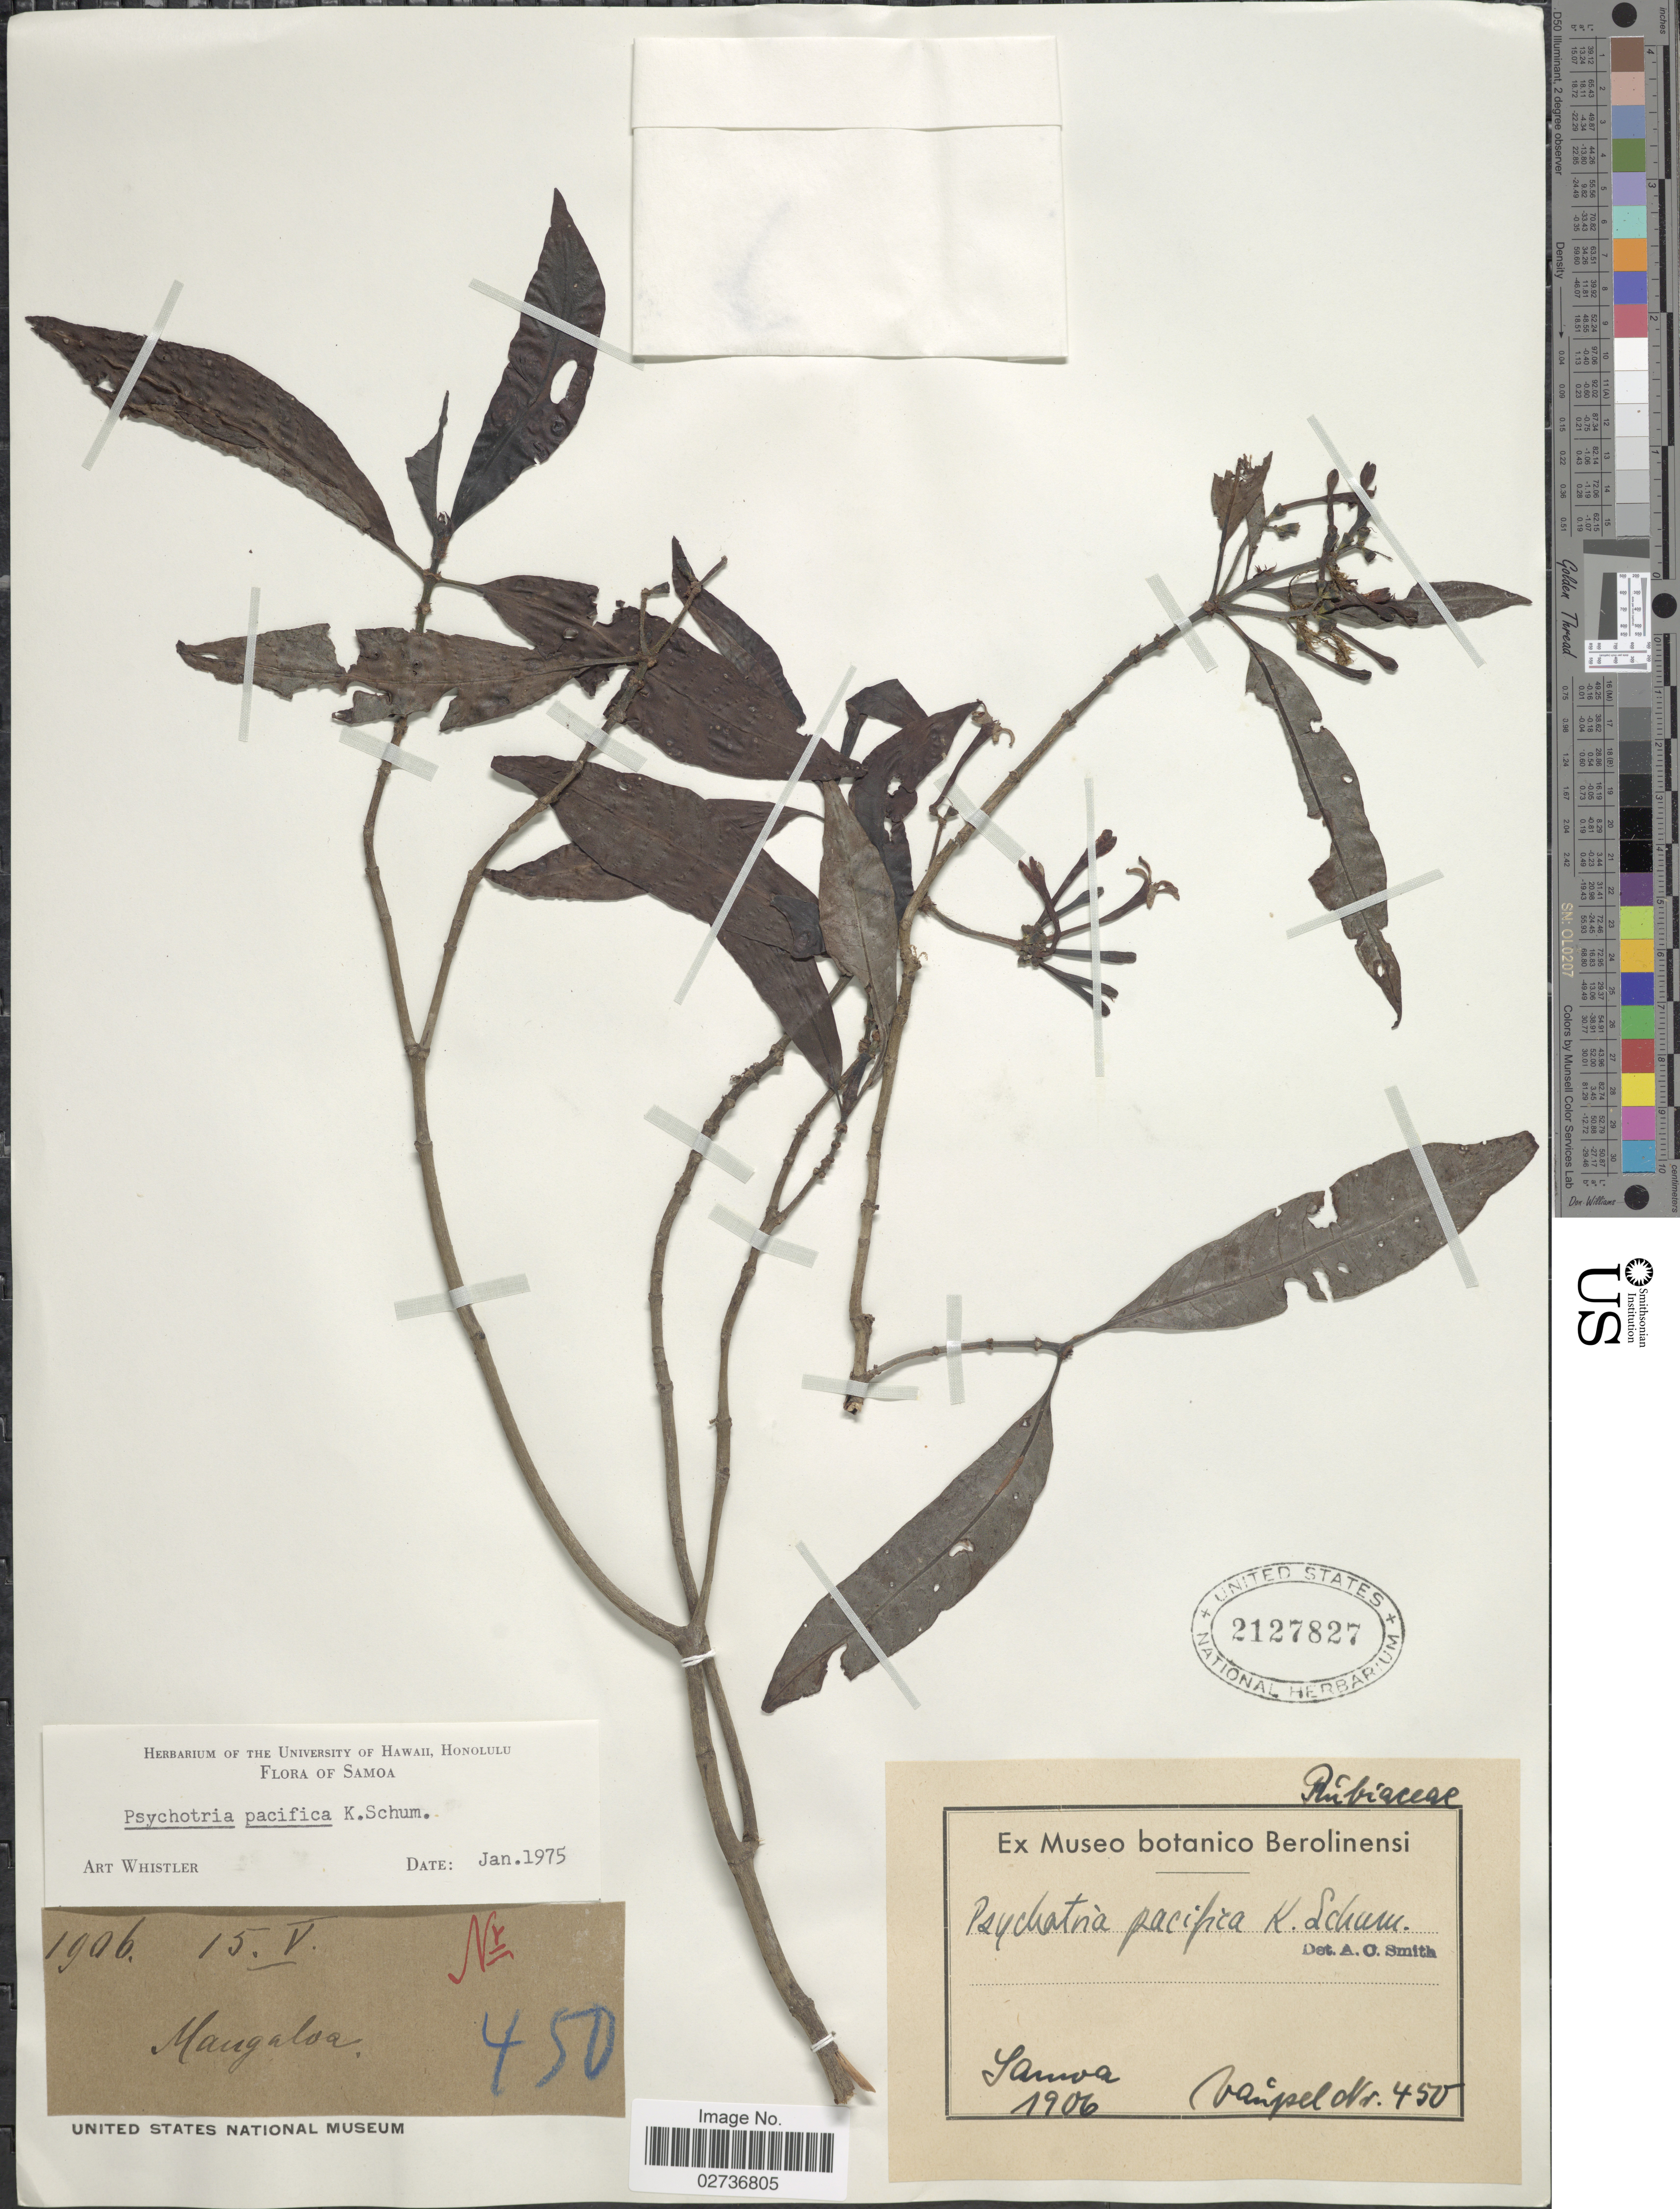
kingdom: Plantae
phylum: Tracheophyta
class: Magnoliopsida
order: Gentianales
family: Rubiaceae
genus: Psychotria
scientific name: Psychotria pacifica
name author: K. Schum.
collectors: Vaupel, --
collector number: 450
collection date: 1906-05-15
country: Samoa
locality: Samoa, Maugaloa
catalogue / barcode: US 2127827